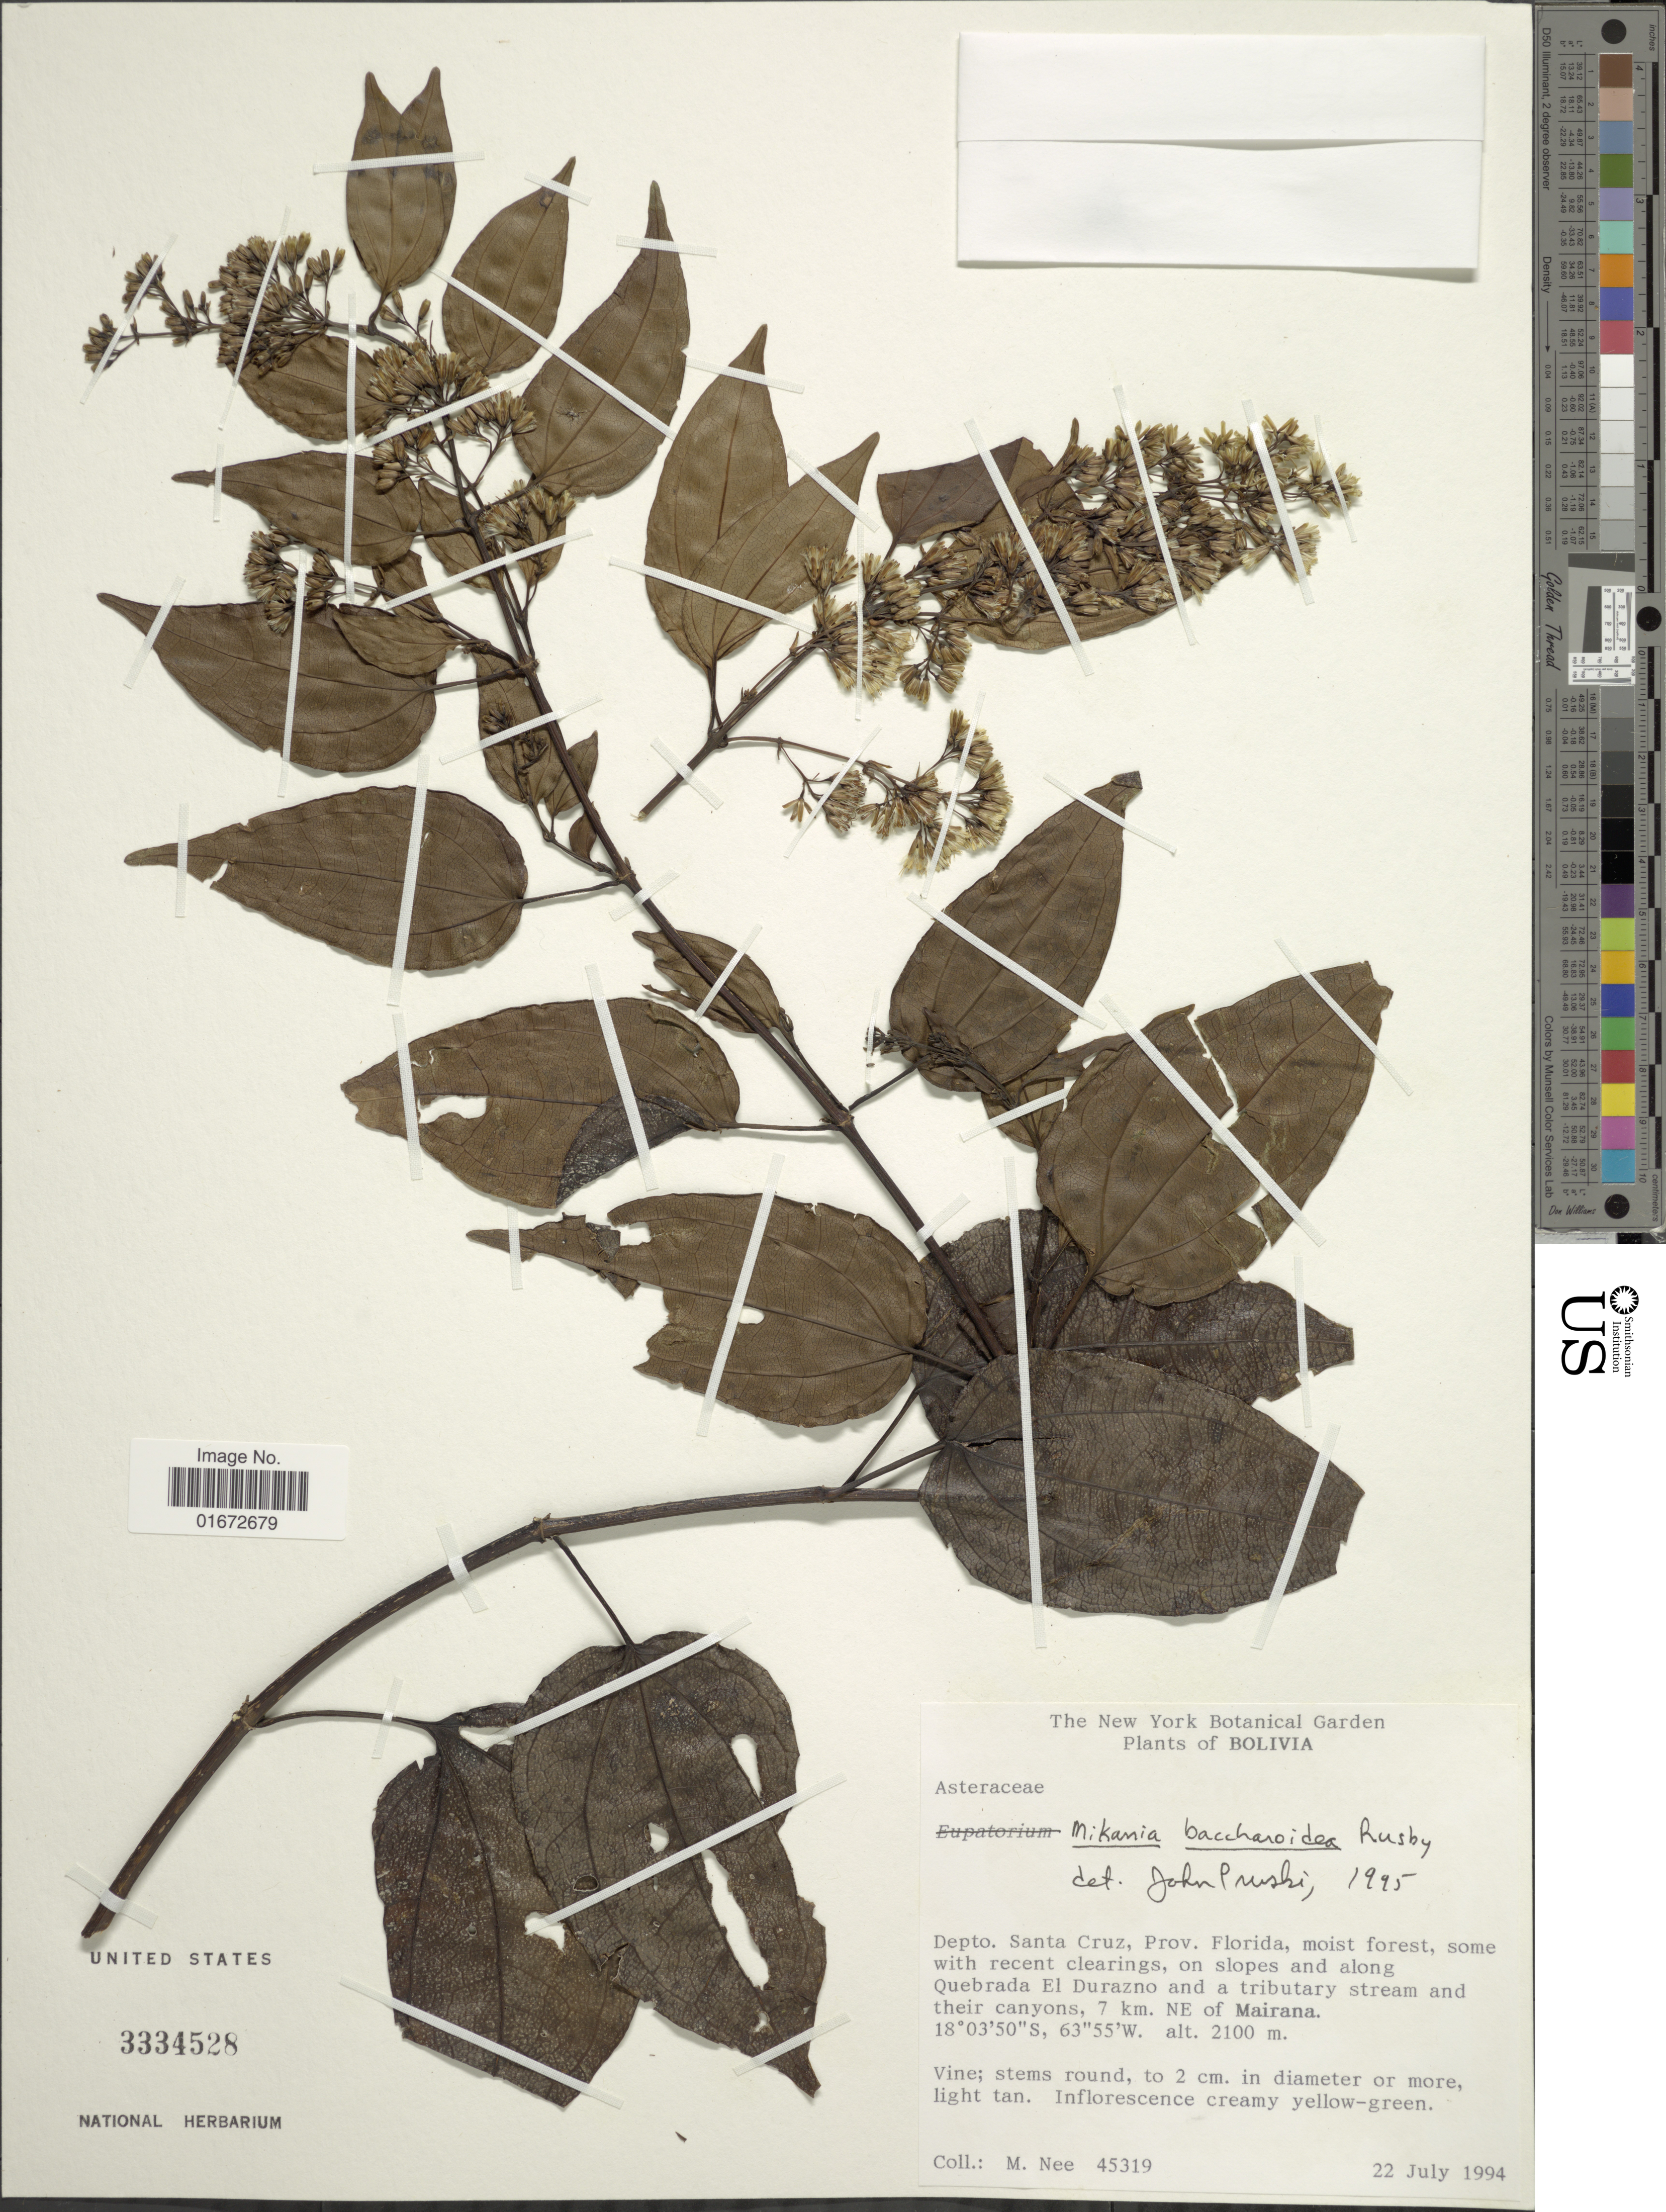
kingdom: Plantae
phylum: Tracheophyta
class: Magnoliopsida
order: Asterales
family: Asteraceae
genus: Mikania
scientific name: Mikania baccharoidea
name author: Rusby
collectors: M. Nee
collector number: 45319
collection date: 1994-07-22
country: Bolivia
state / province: Santa Cruz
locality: Depto. Santa Cruz, Prov. Florida, moist forest, some with recent clearings, on slopes and along Quebrada El Durazno and a tributary stream and their canyons, 7 km. NE of Mairana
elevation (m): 2100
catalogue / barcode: US 3334528